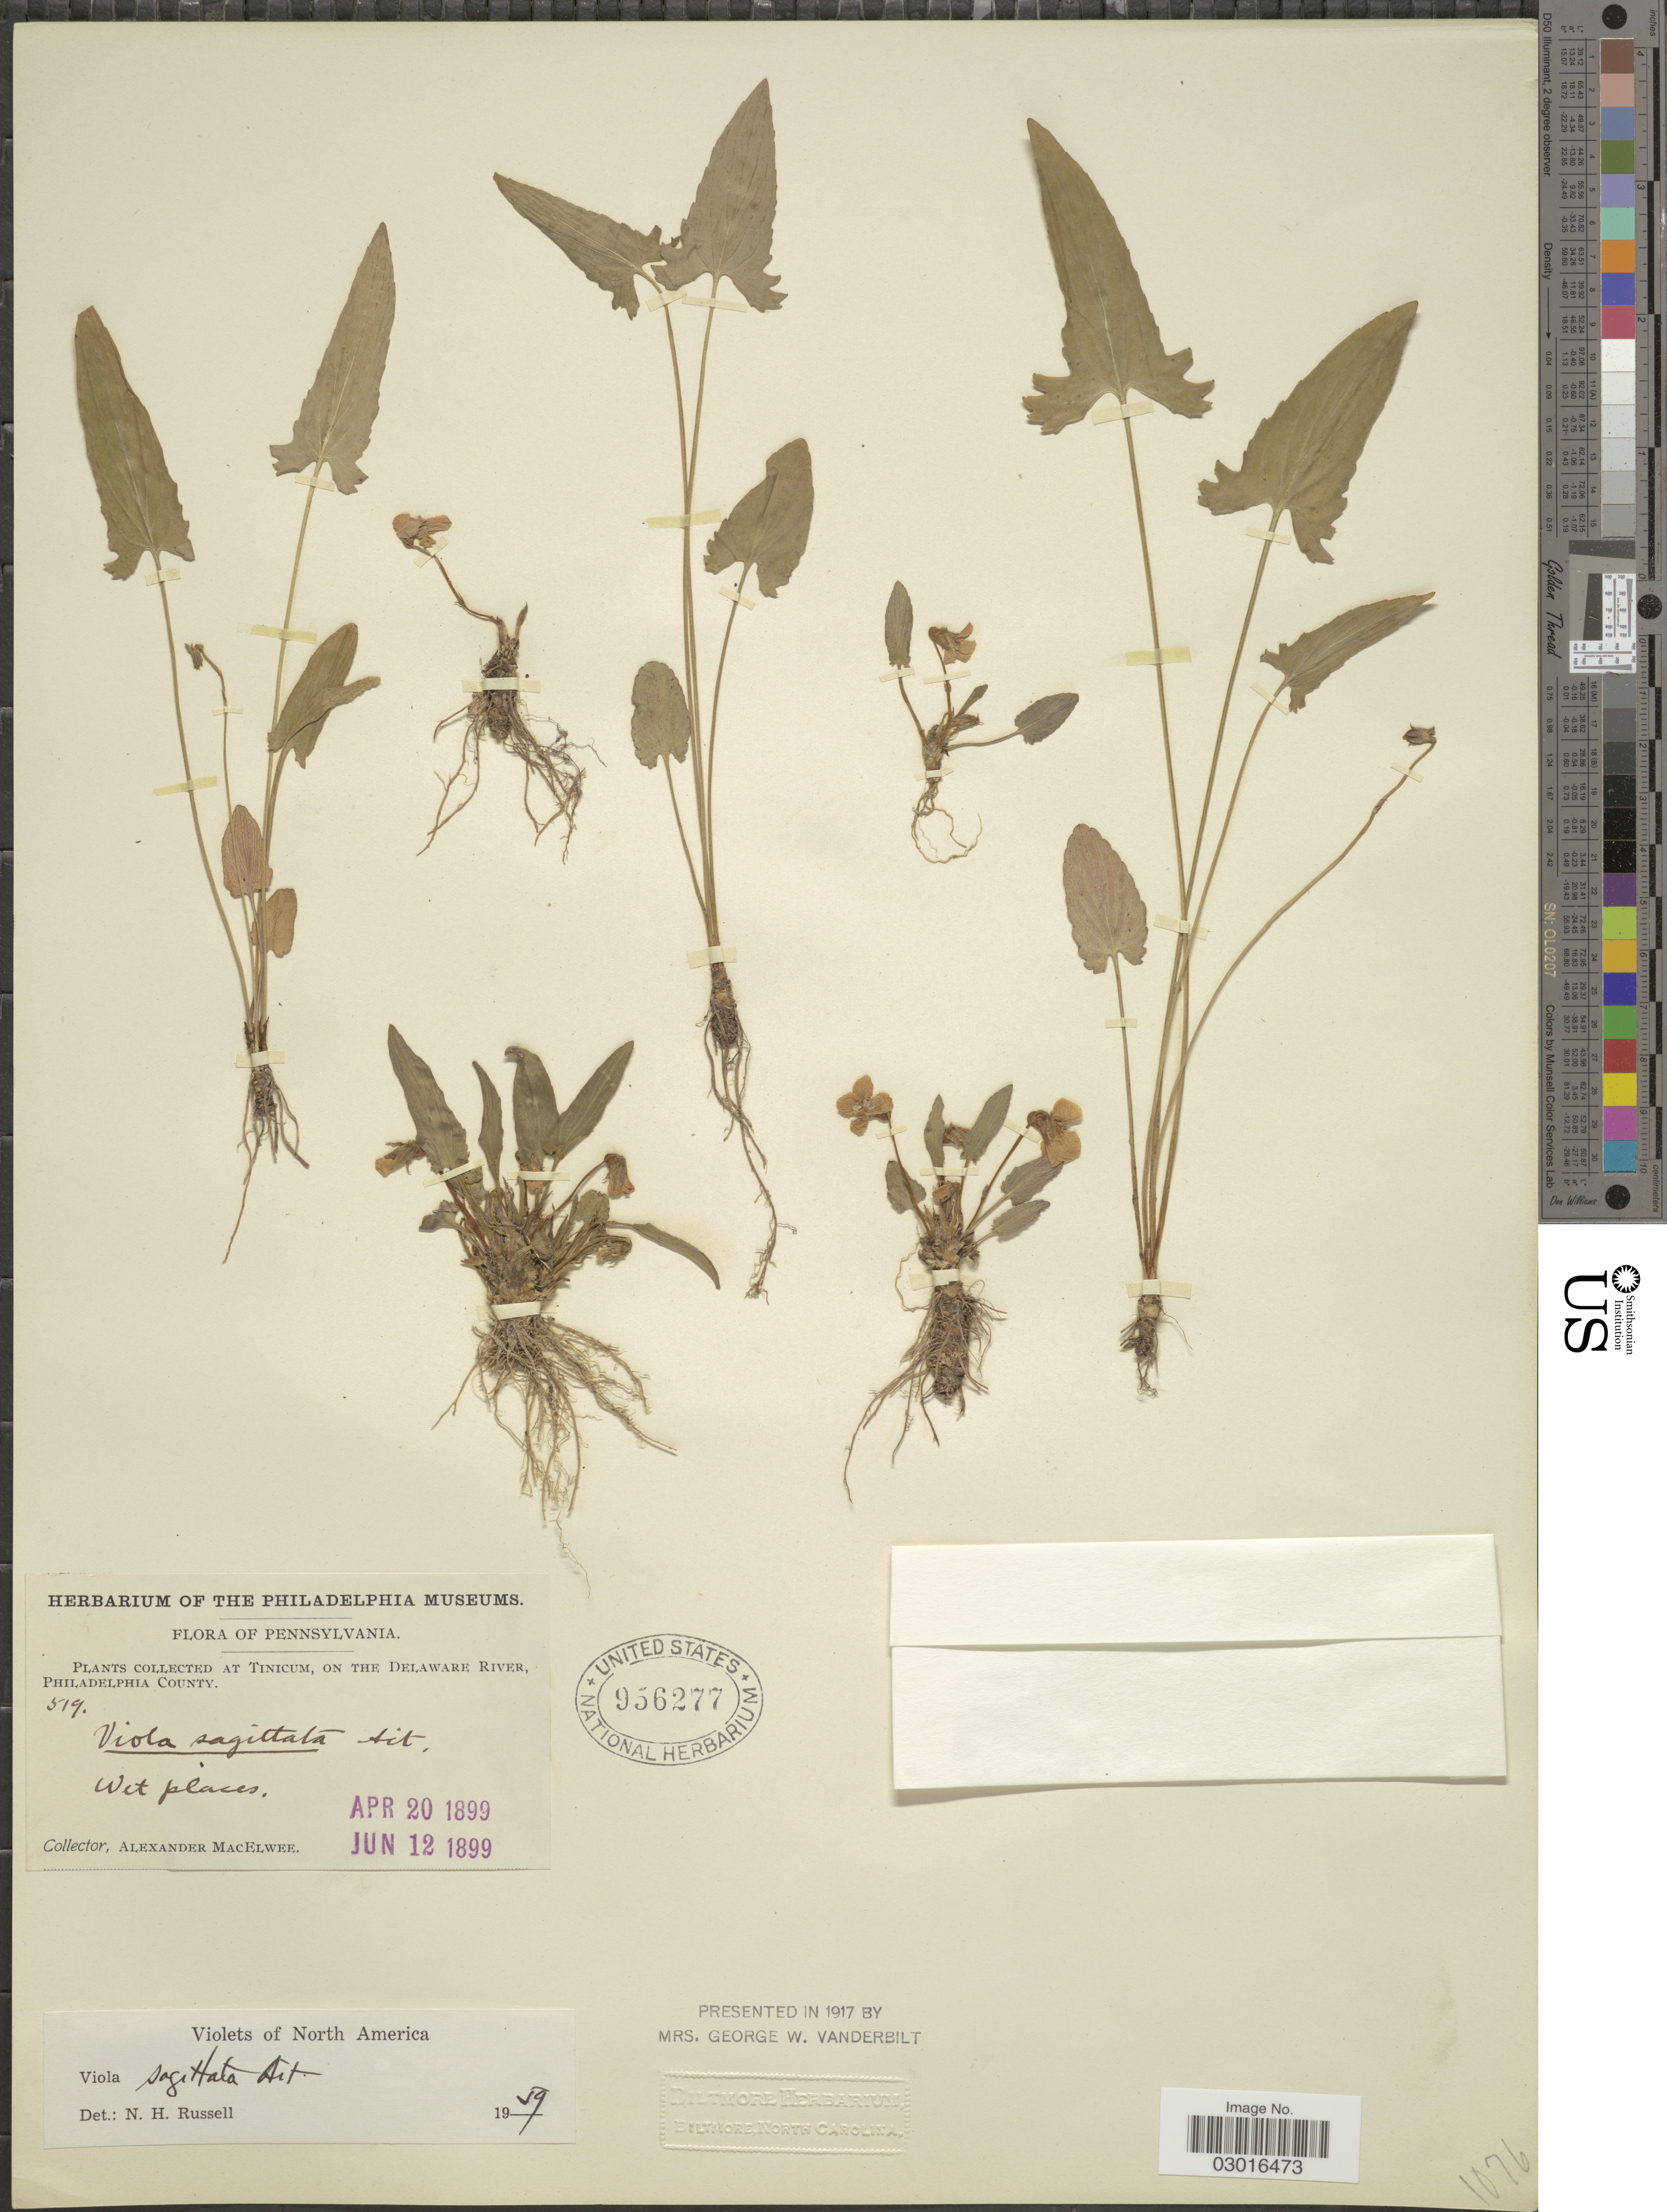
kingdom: Plantae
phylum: Tracheophyta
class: Magnoliopsida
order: Malpighiales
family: Violaceae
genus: Viola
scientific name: Viola sagittata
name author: Aiton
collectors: A. MacElwee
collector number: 519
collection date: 1899-04-20/1899-06-12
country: United States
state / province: Pennsylvania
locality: At Tinicum, on the Delaware River, Philadelphia County.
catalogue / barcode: US 956277